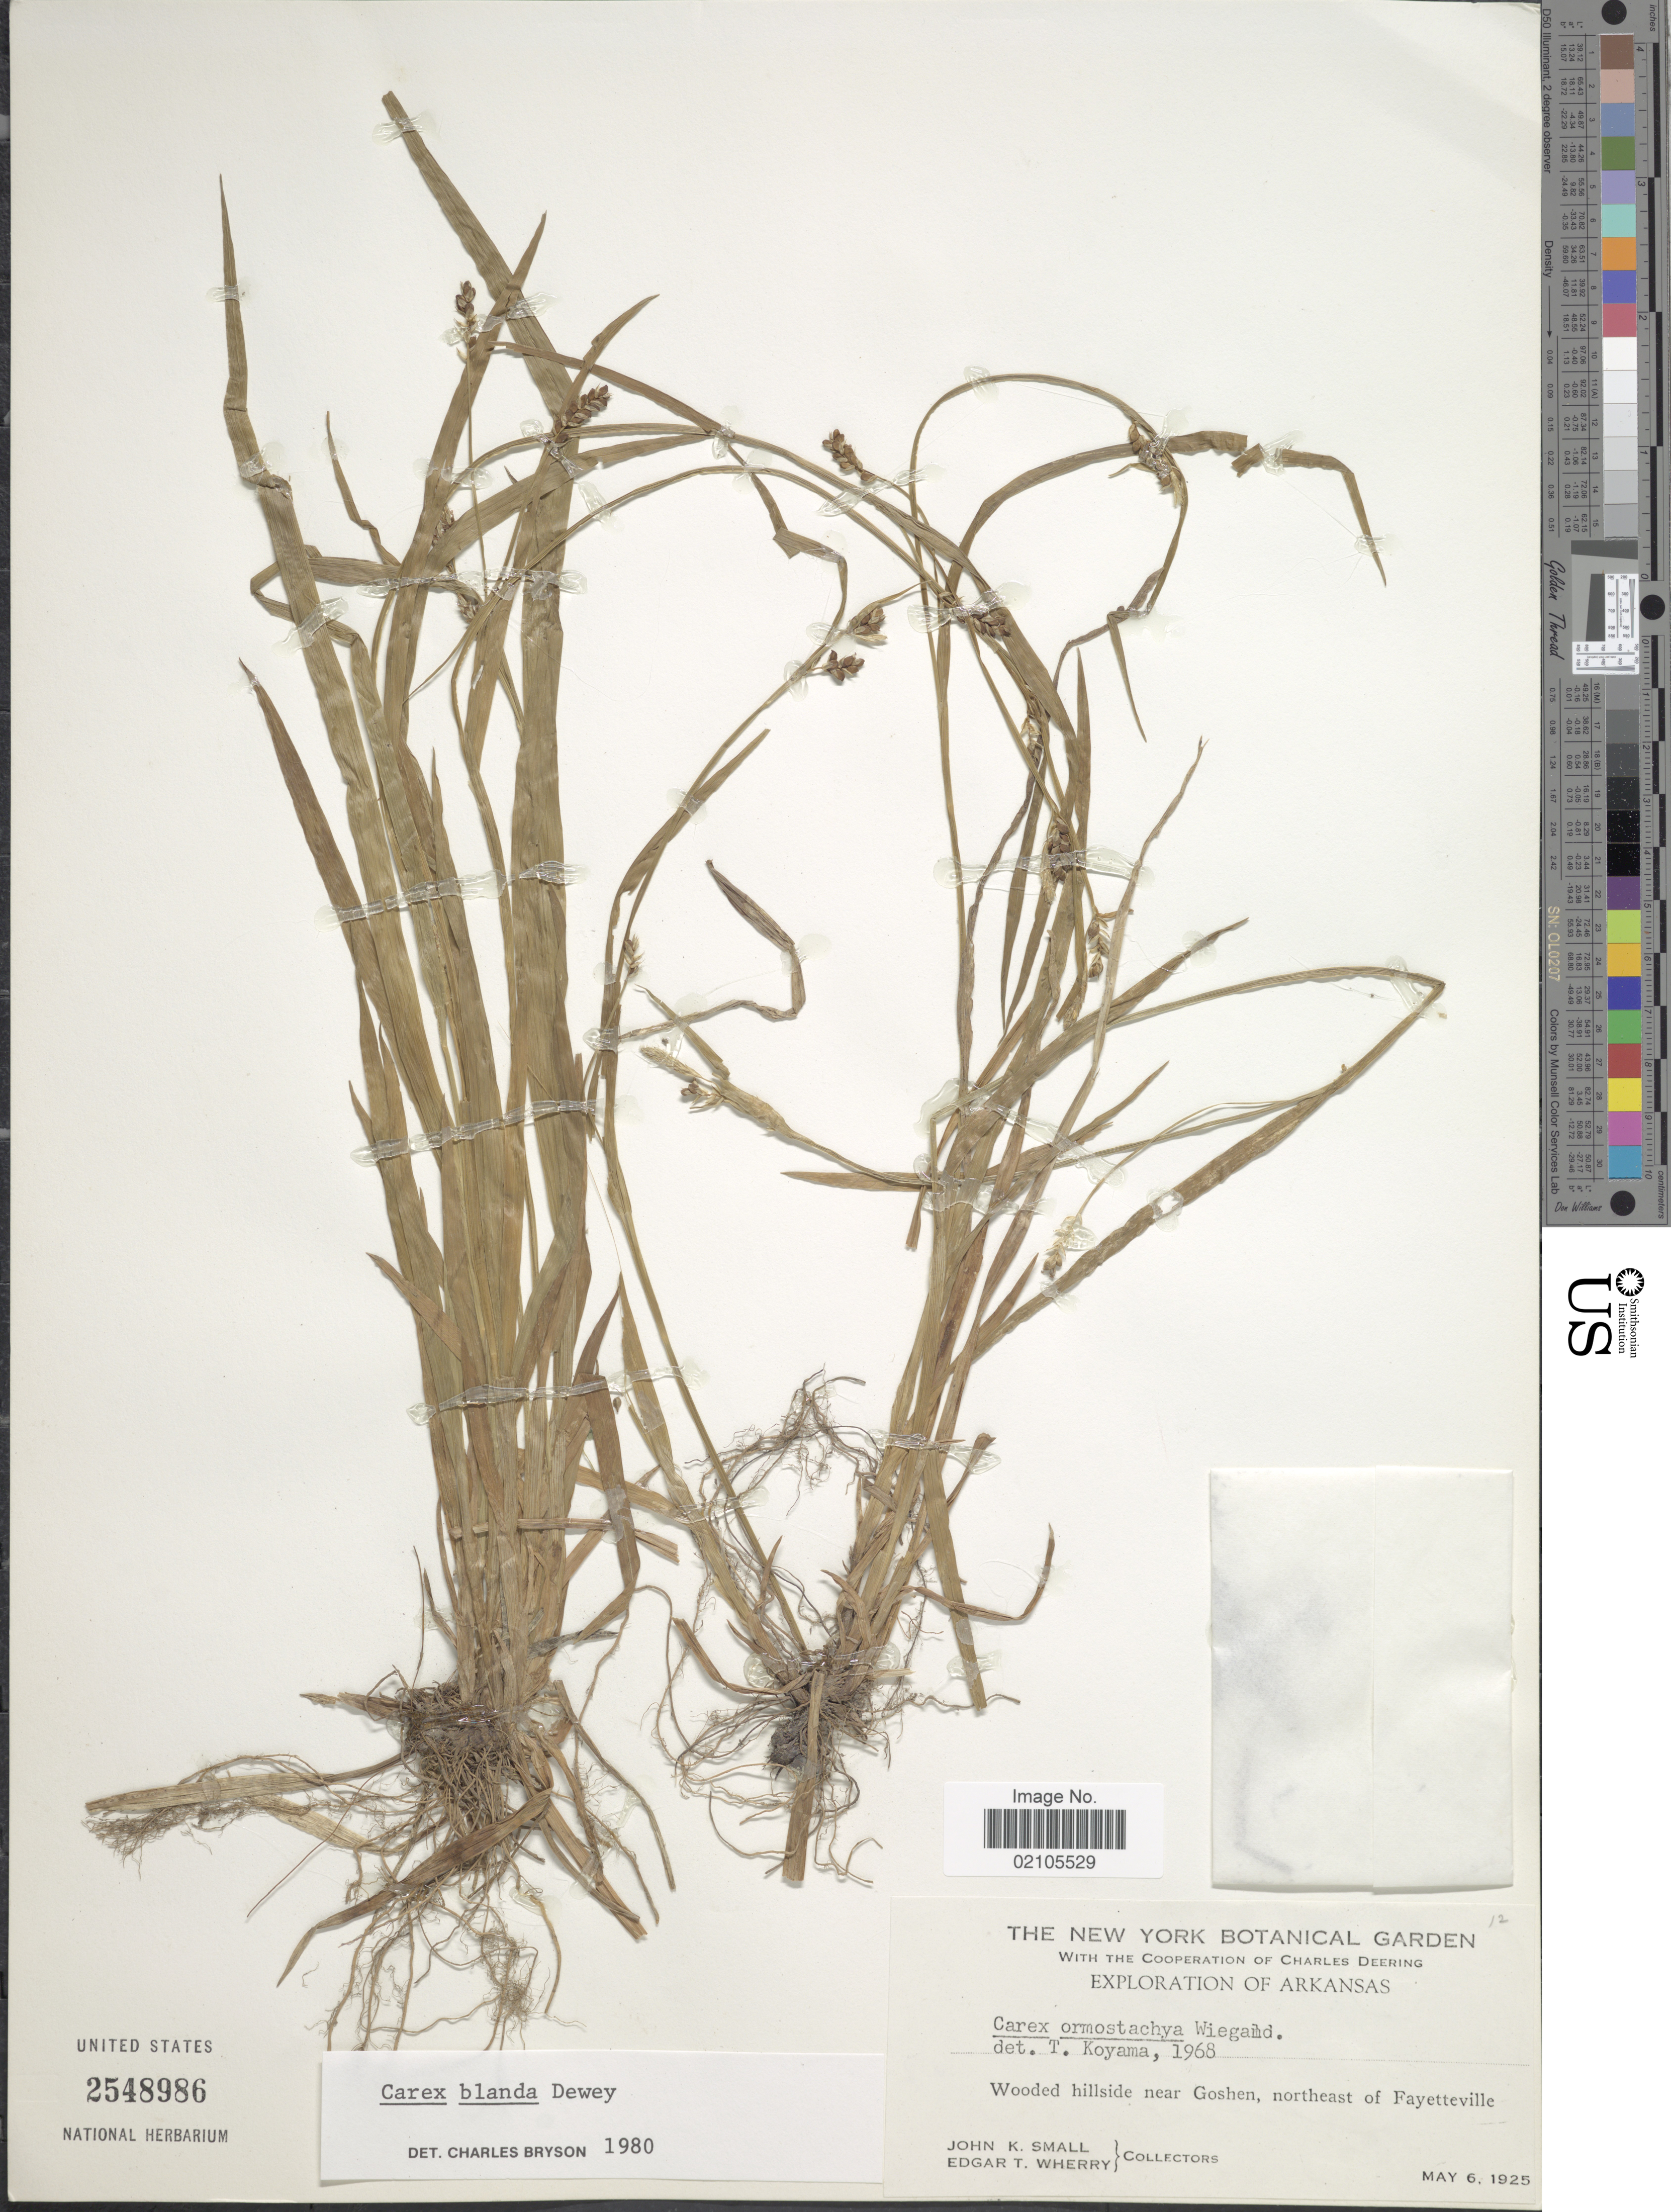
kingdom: Plantae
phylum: Tracheophyta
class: Liliopsida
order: Poales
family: Cyperaceae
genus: Carex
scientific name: Carex blanda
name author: Dewey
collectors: J. K. Small & E. T. Wherry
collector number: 12?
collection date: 1925-05-06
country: United States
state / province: Arkansas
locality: Wooded hillside near Goshen, northeast of Fayetteville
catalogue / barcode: US 2548986